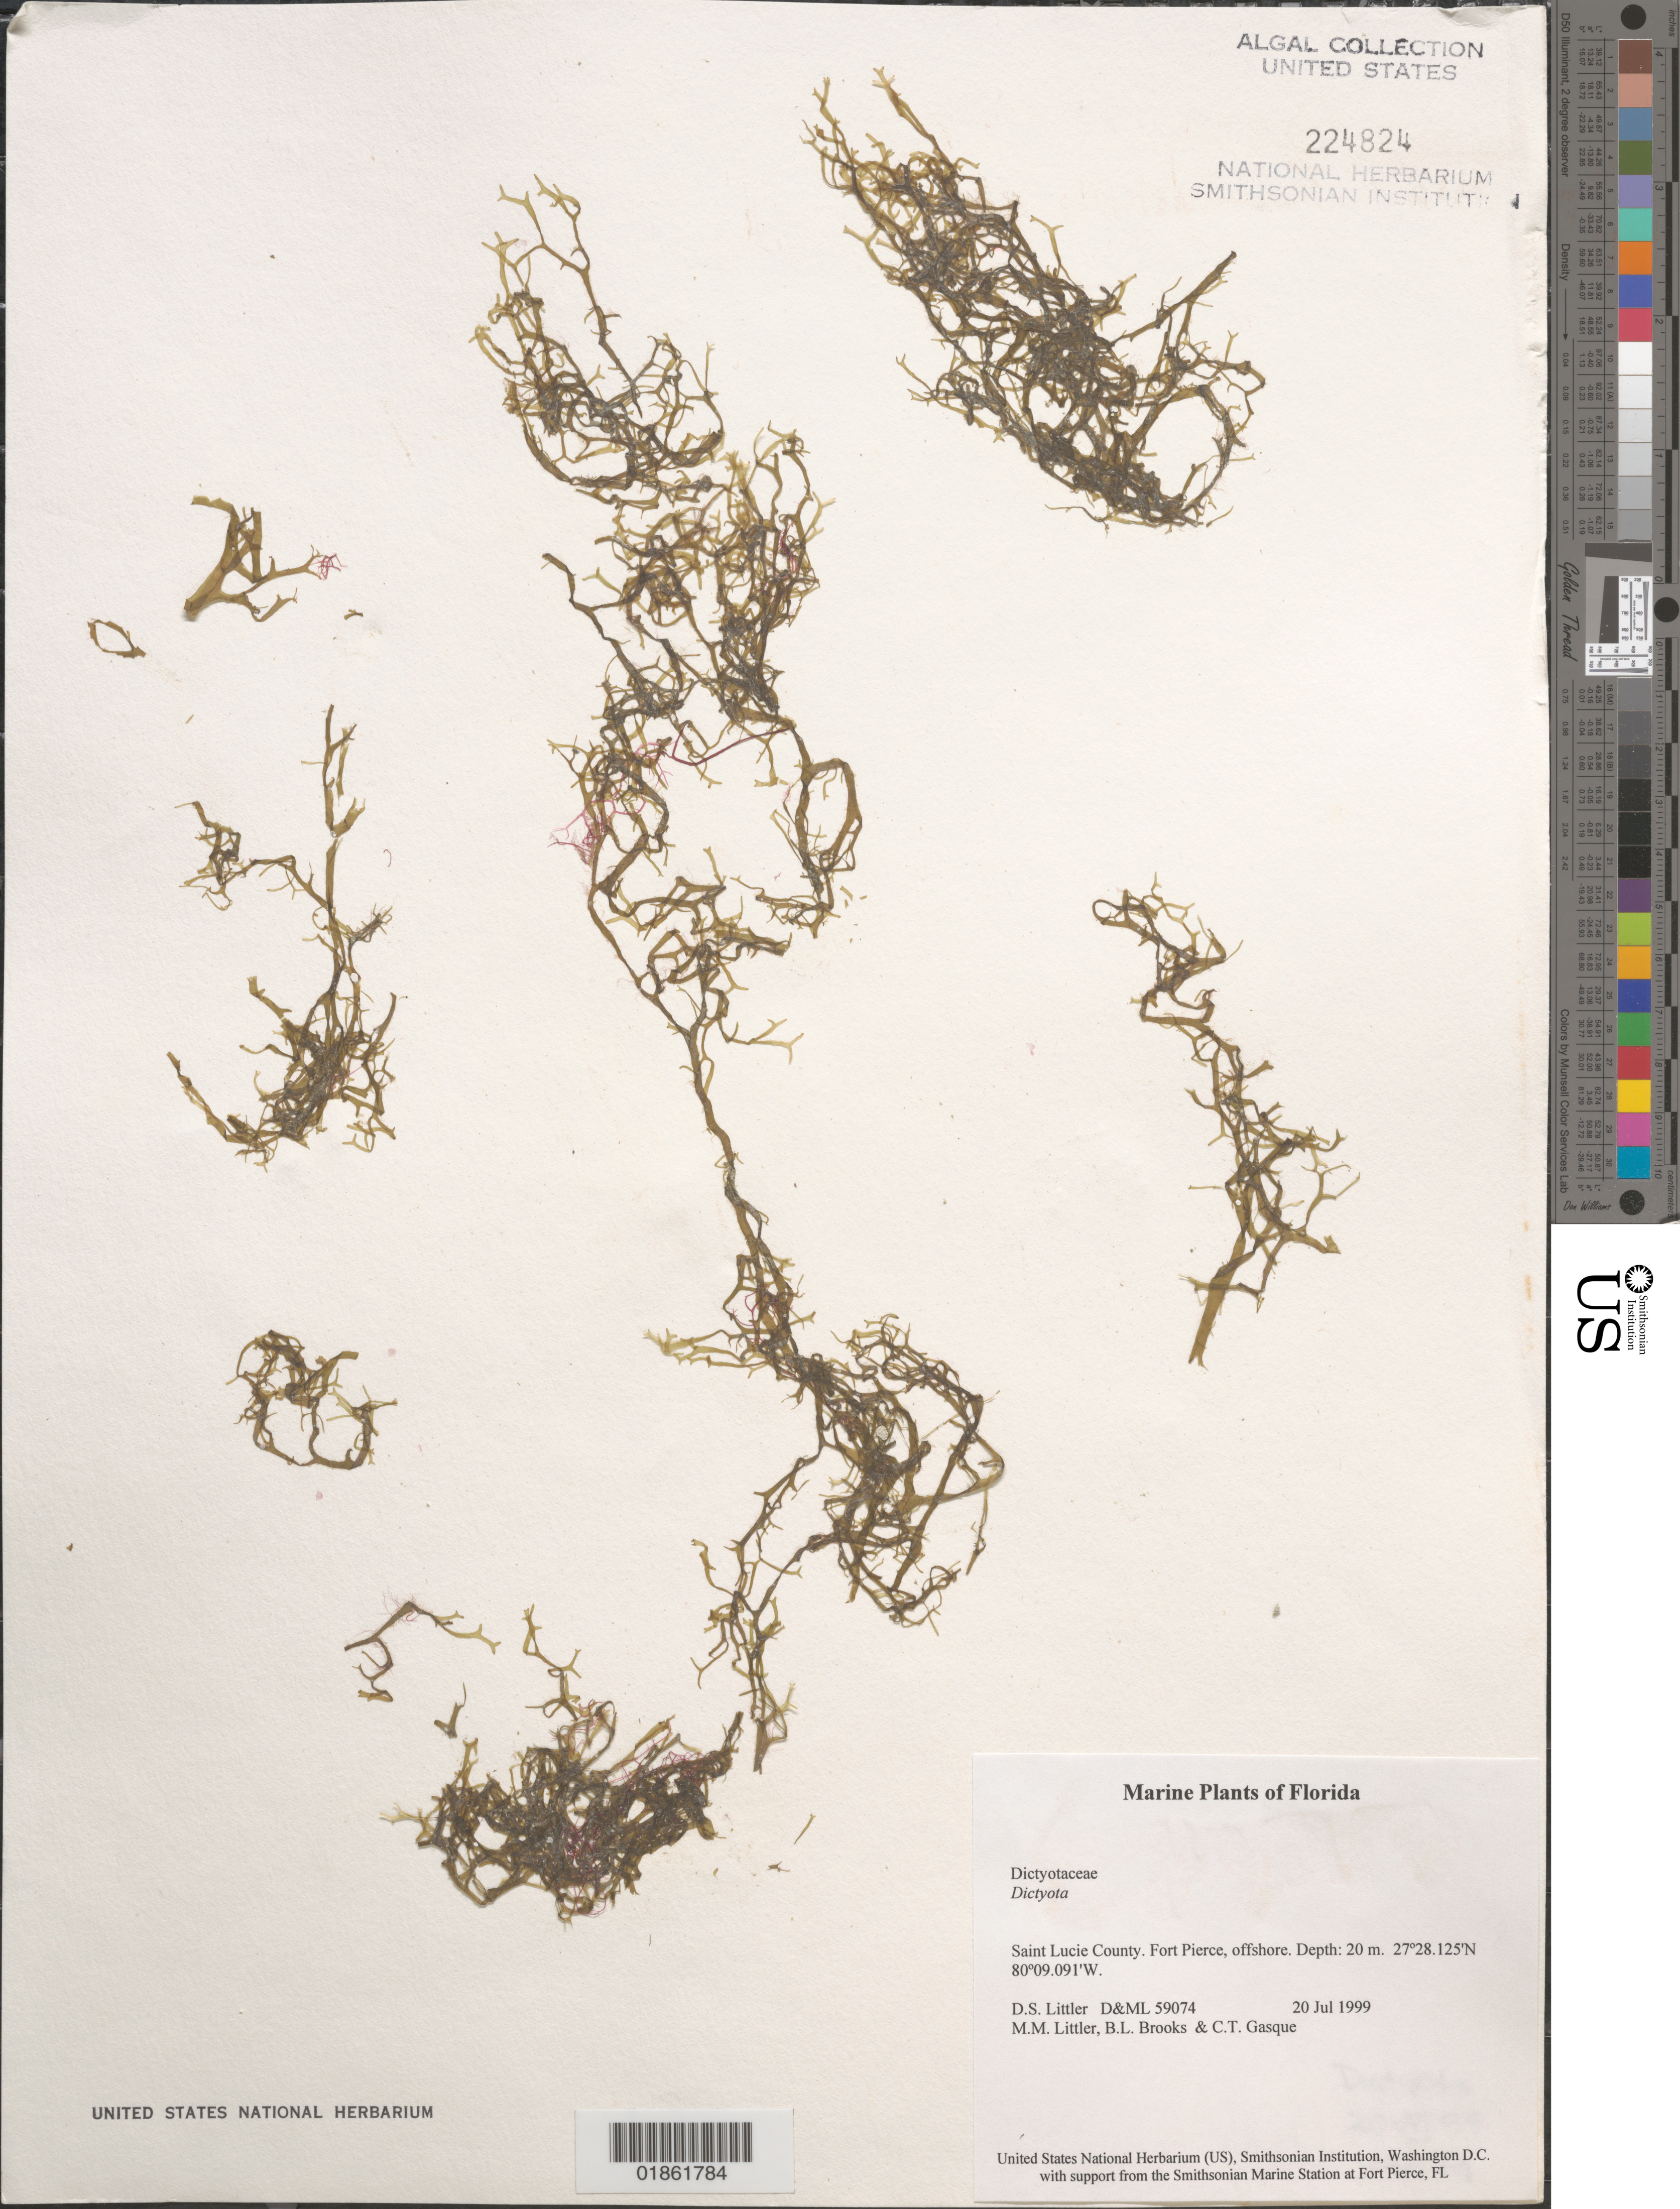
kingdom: Chromista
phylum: Ochrophyta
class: Phaeophyceae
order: Dictyotales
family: Dictyotaceae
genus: Dictyota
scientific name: Dictyota sp.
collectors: D. S. Littler, M. M. Littler & C. Gasque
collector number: D&ML 59074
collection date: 1999-07-20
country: United States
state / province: Florida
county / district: Saint Lucie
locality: Fort Pierce.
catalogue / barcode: US 224824